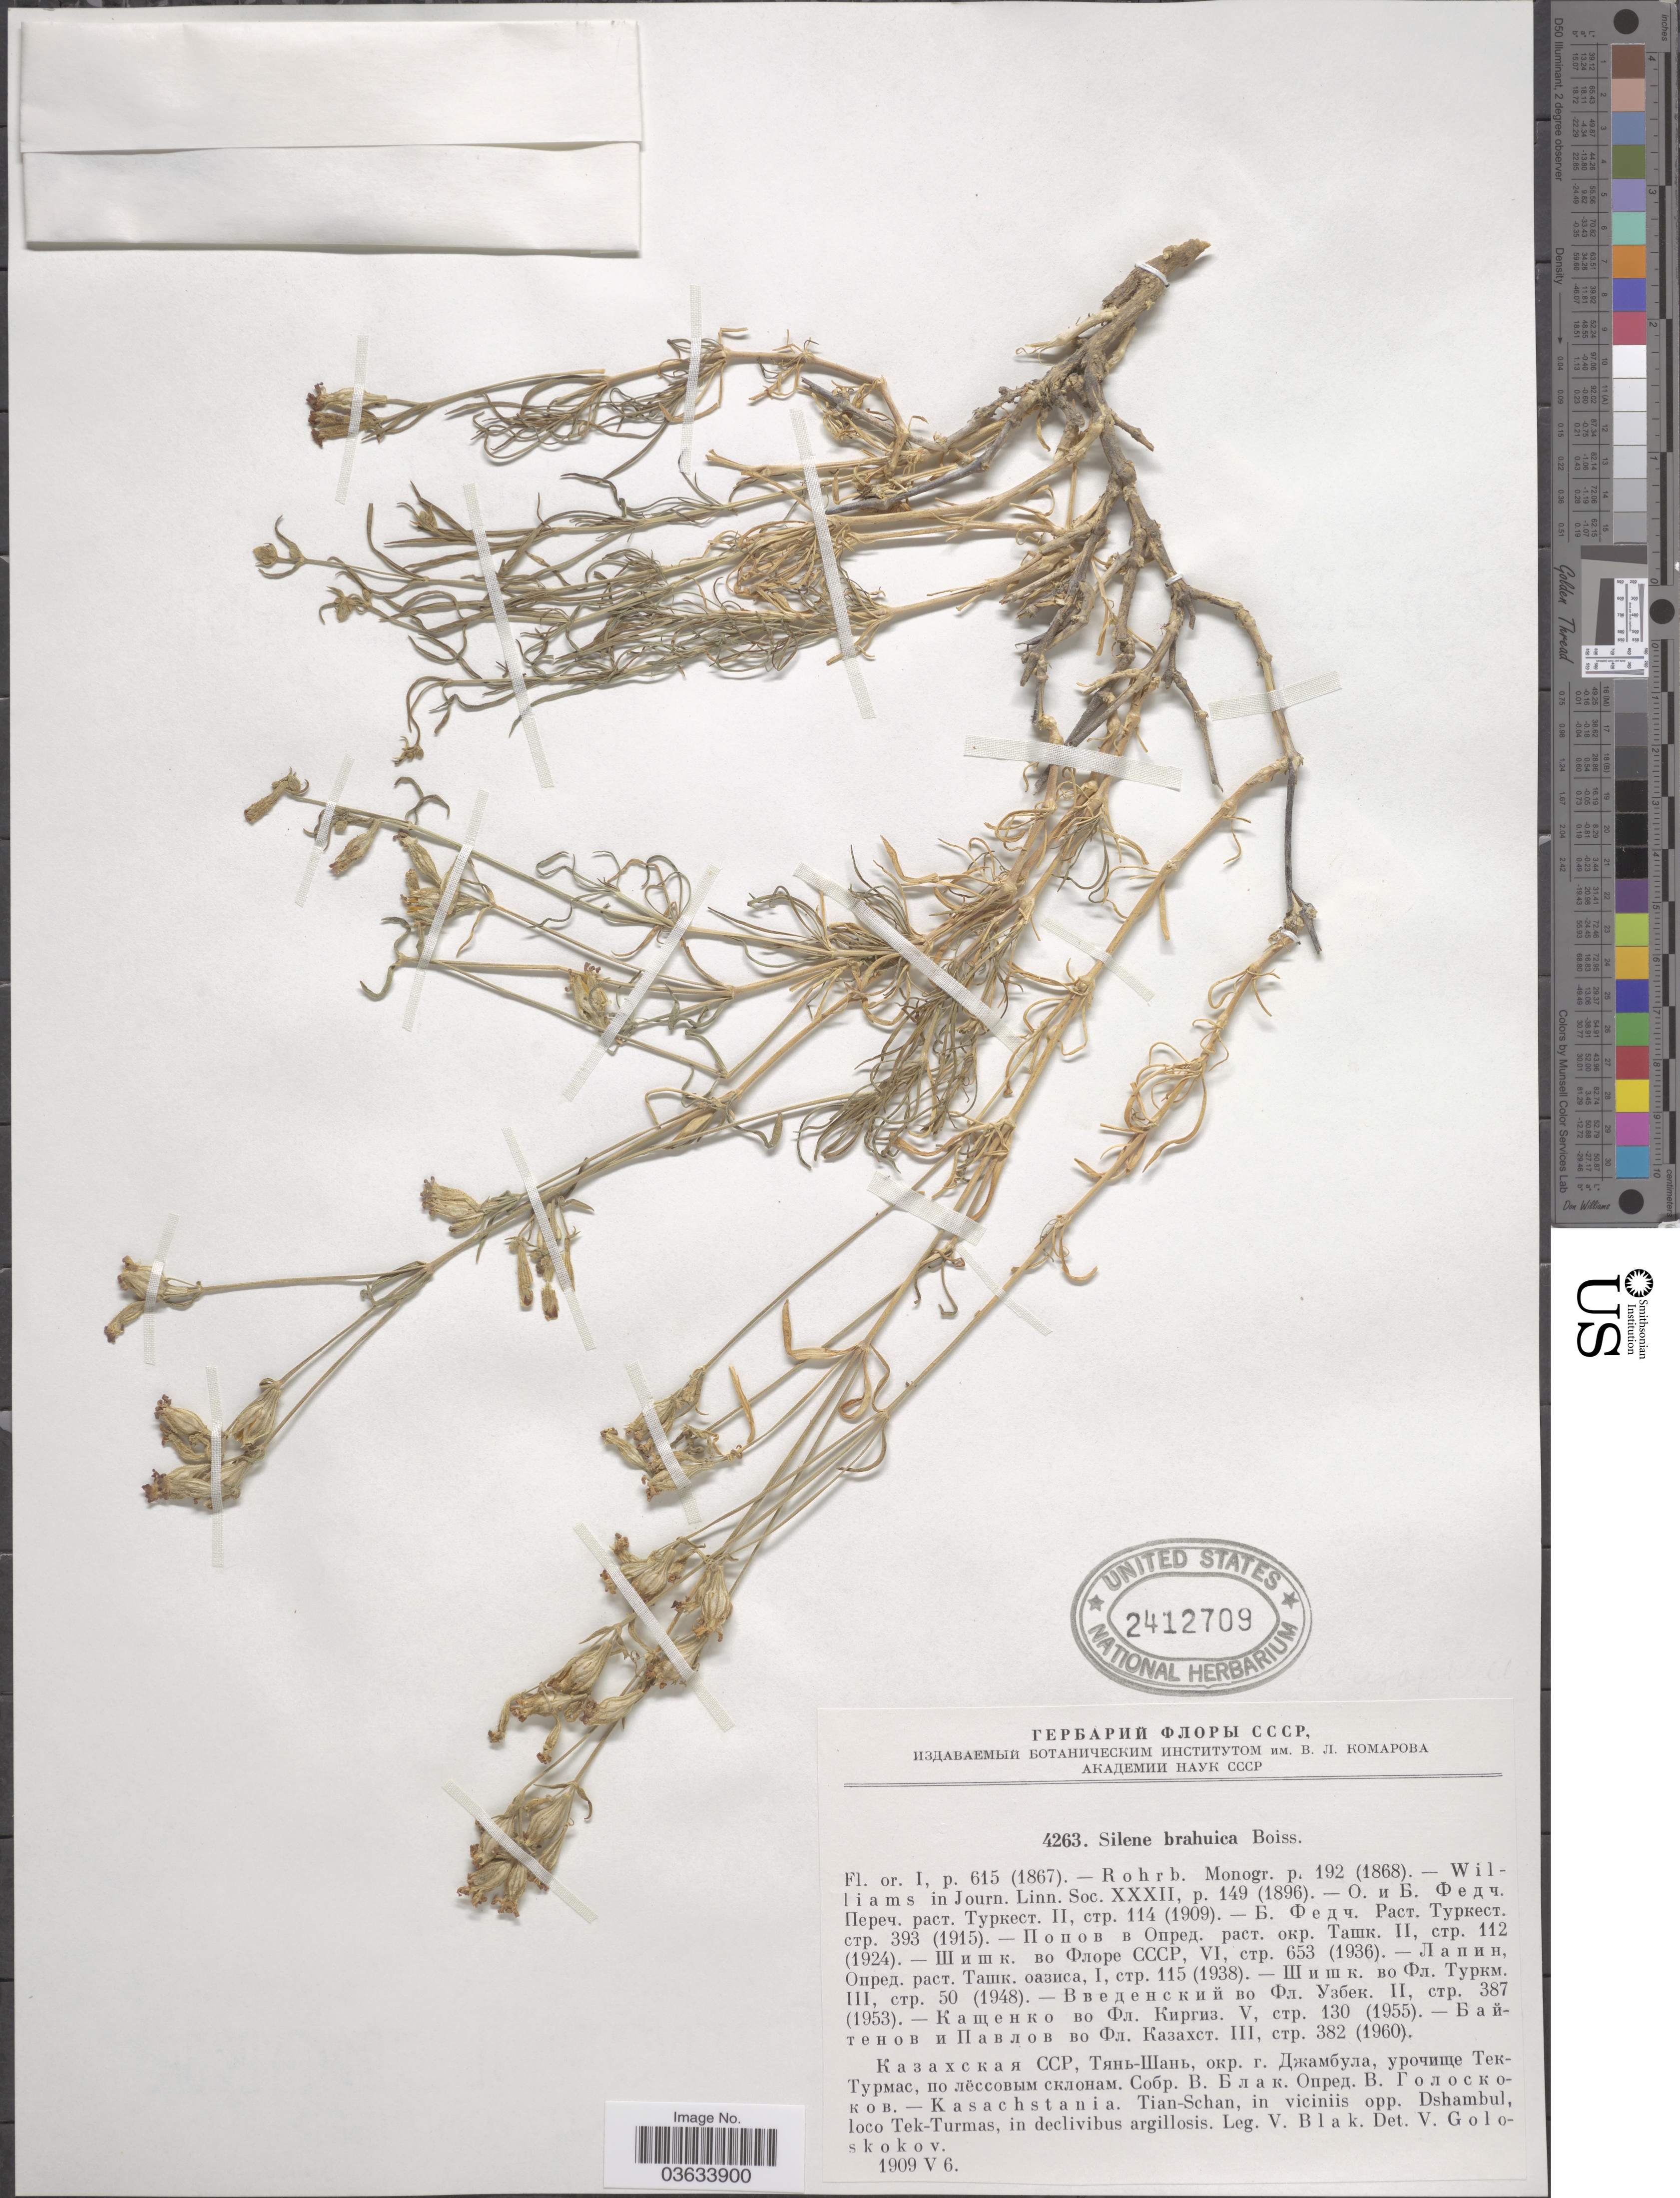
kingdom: Plantae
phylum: Tracheophyta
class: Magnoliopsida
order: Caryophyllales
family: Caryophyllaceae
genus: Silene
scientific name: Silene brahuica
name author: Boiss.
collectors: V. Blak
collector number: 4263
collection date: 1909-05-06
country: Kazakhstan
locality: Tian-Schan, in viciniis opp. Dshambul, loco Tek-Turmas.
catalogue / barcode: US 2412709